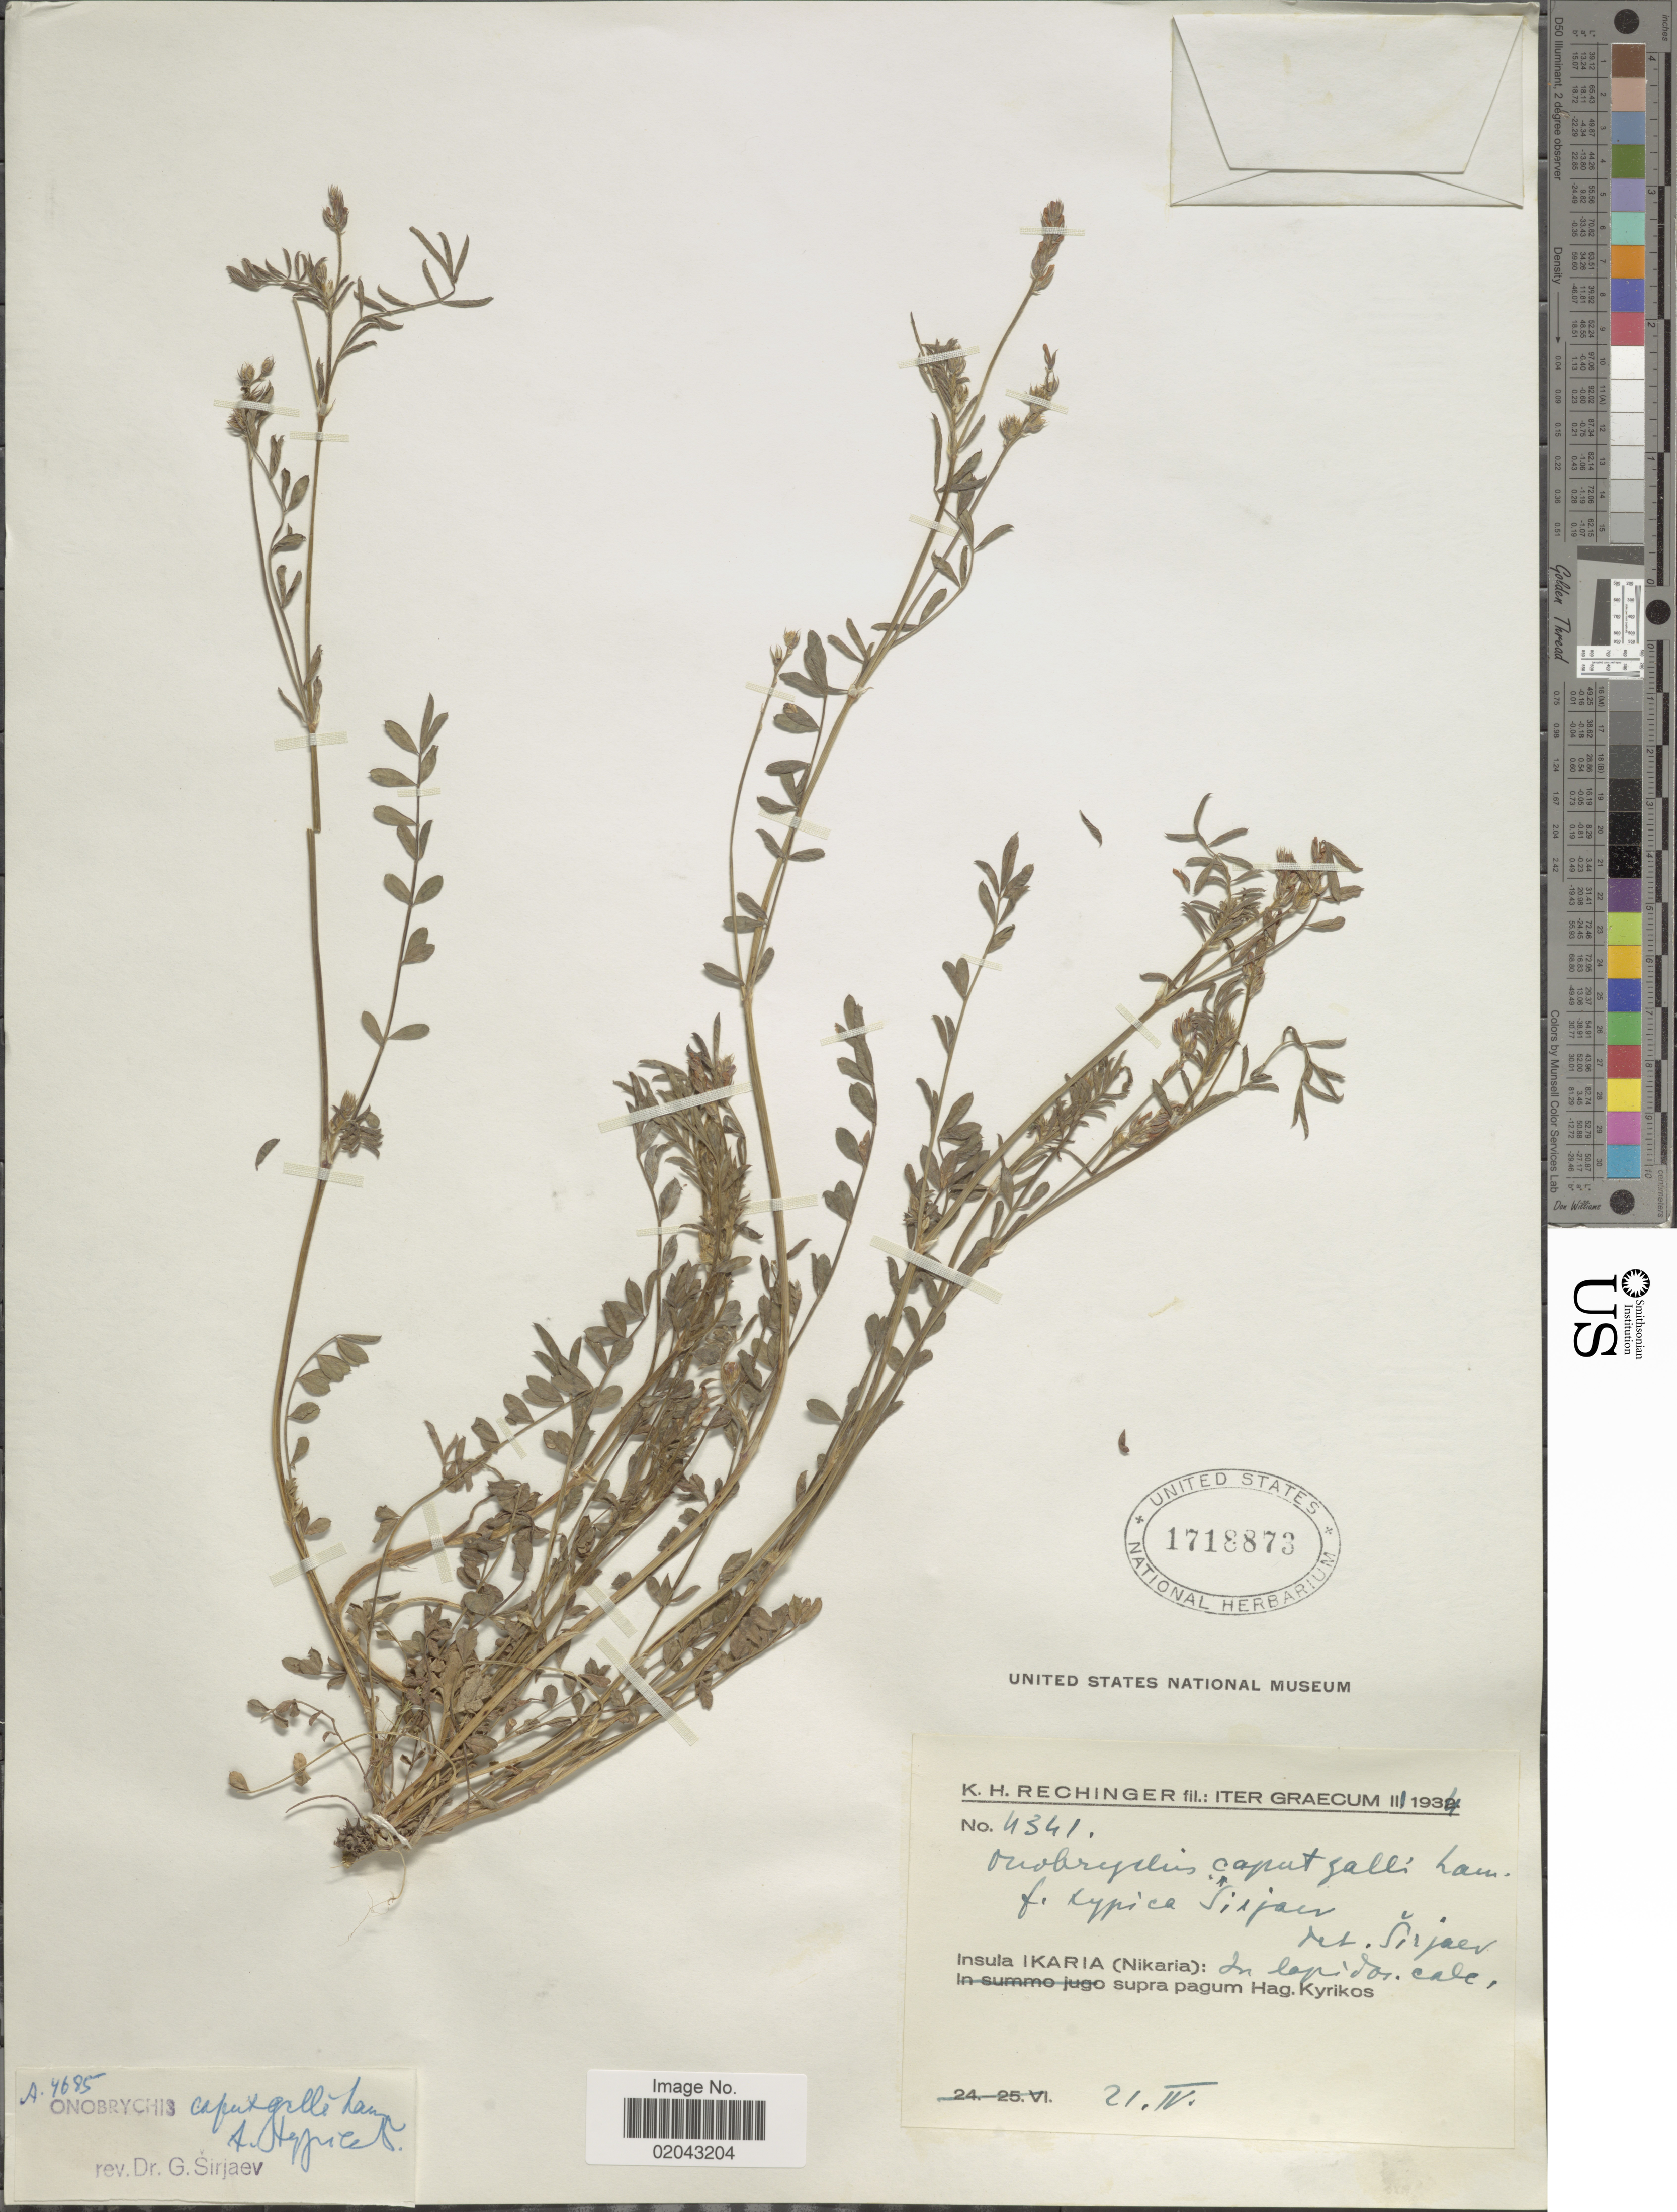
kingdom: Plantae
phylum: Tracheophyta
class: Magnoliopsida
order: Fabales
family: Fabaceae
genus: Onobrychis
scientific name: Onobrychis caput-galli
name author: (L.) Lam.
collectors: K. H. Rechinger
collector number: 4341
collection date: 1934-04-21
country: Greece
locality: Iter Graecum, Insula Ikaria (Nikaria): In lapidos. calc. supra pagum Hag. Kyrikos.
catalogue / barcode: US 1718873